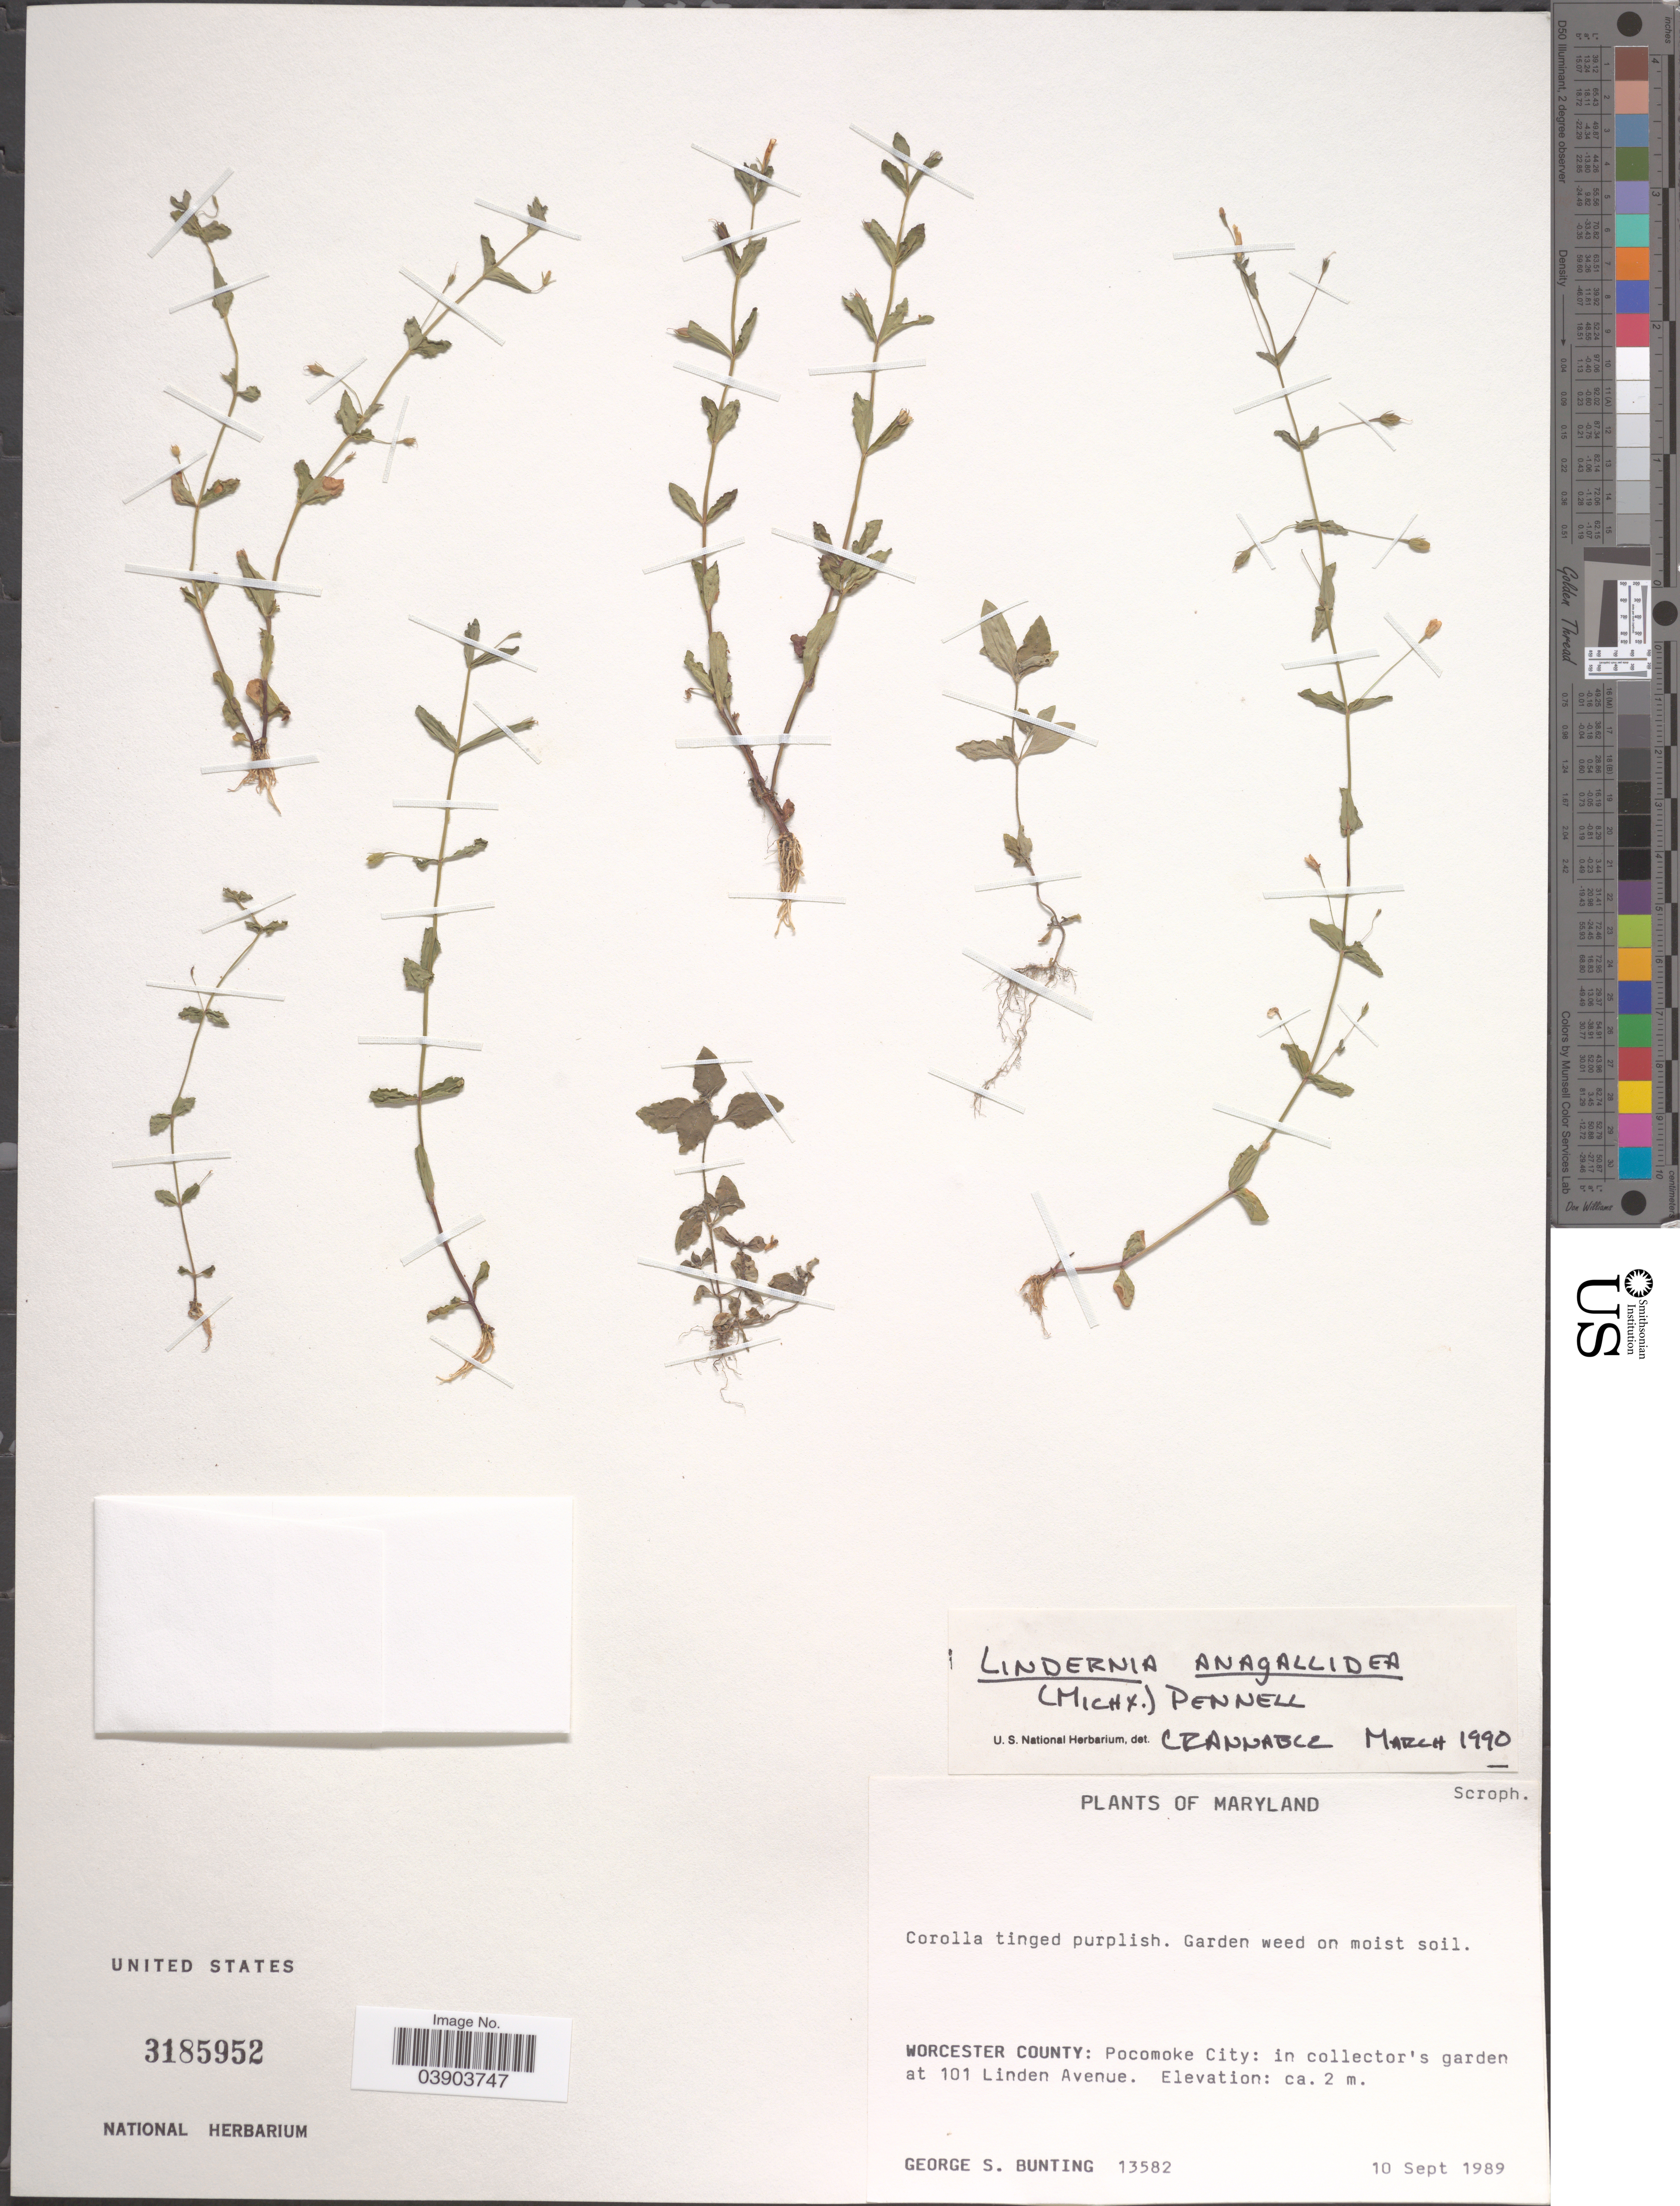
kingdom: Plantae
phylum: Tracheophyta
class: Magnoliopsida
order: Lamiales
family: Linderniaceae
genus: Lindernia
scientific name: Lindernia anagallidea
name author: (Michx.) Pennell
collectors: G. S. Bunting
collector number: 13582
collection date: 1989-09-10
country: United States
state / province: Maryland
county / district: Worcester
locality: Worcester County: Pocomoke City: in collector's garden at 101 Linden Avenue.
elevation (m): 2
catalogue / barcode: US 3185952